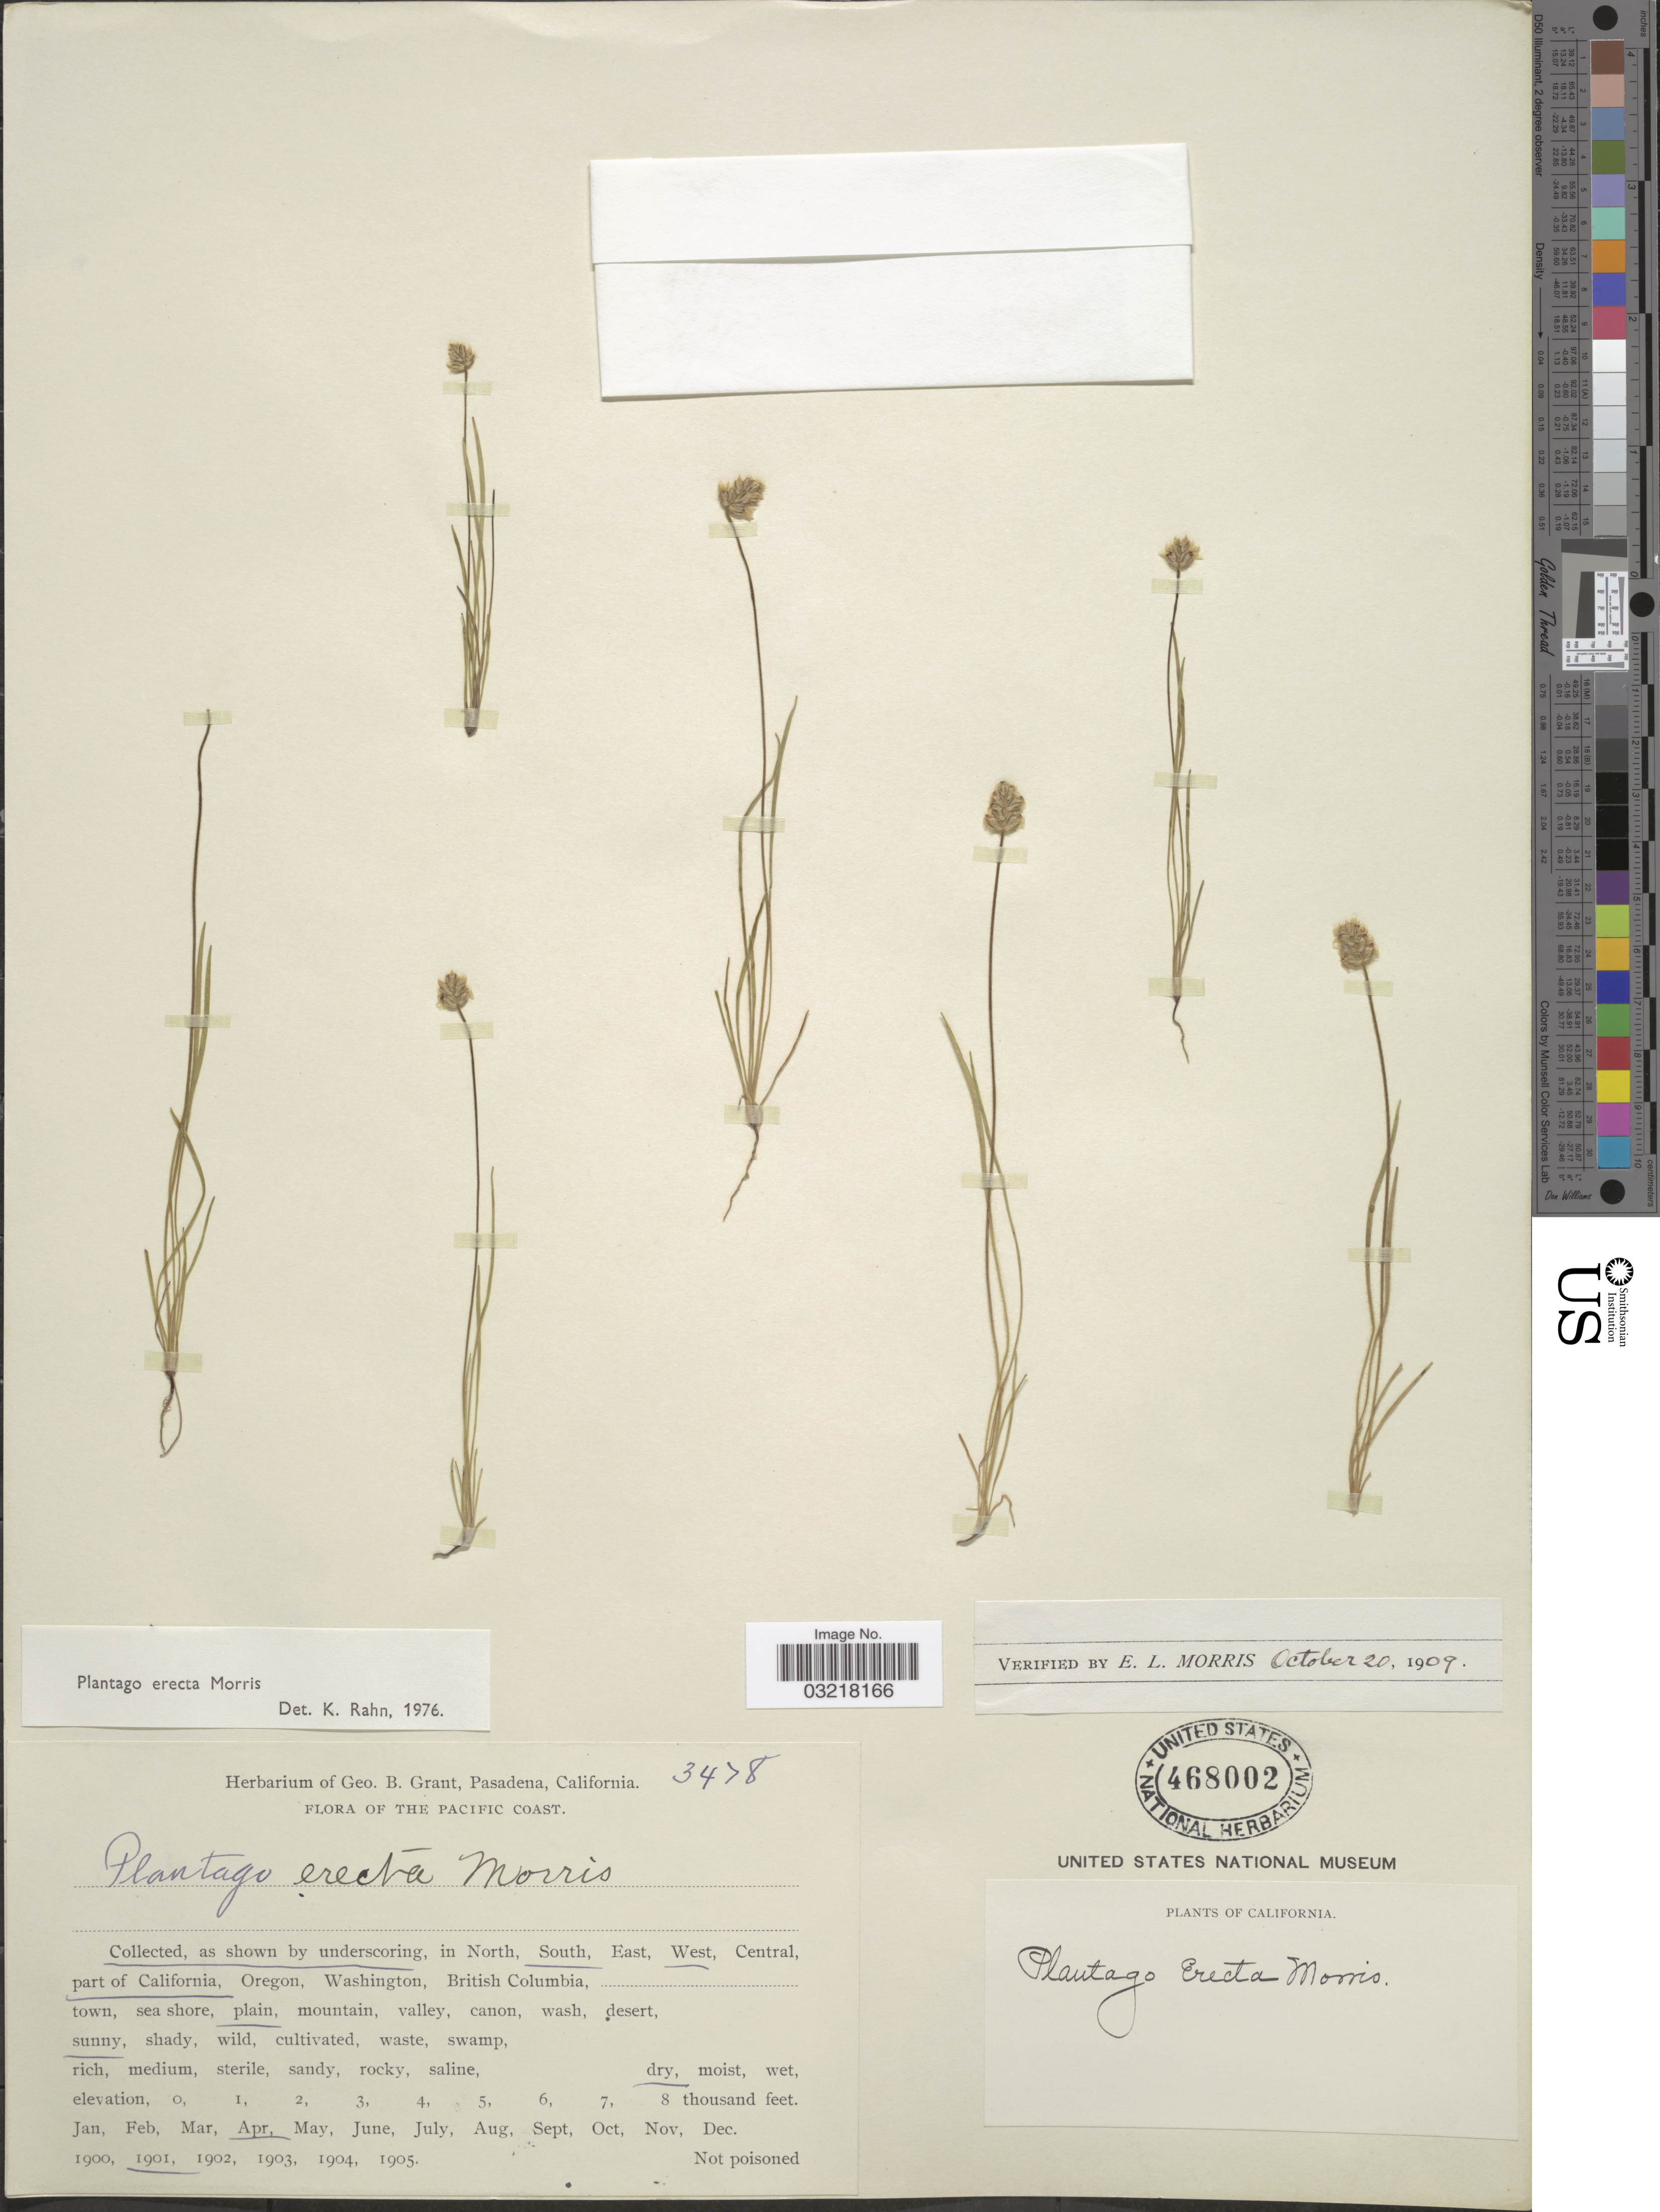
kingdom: Plantae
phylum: Tracheophyta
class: Magnoliopsida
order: Lamiales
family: Plantaginaceae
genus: Plantago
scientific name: Plantago erecta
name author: Morris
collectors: ex herb. Geo. B. Grant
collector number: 3478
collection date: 1901-04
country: United States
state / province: California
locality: The Pacific Coast. South, West, part of California.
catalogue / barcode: US 468002